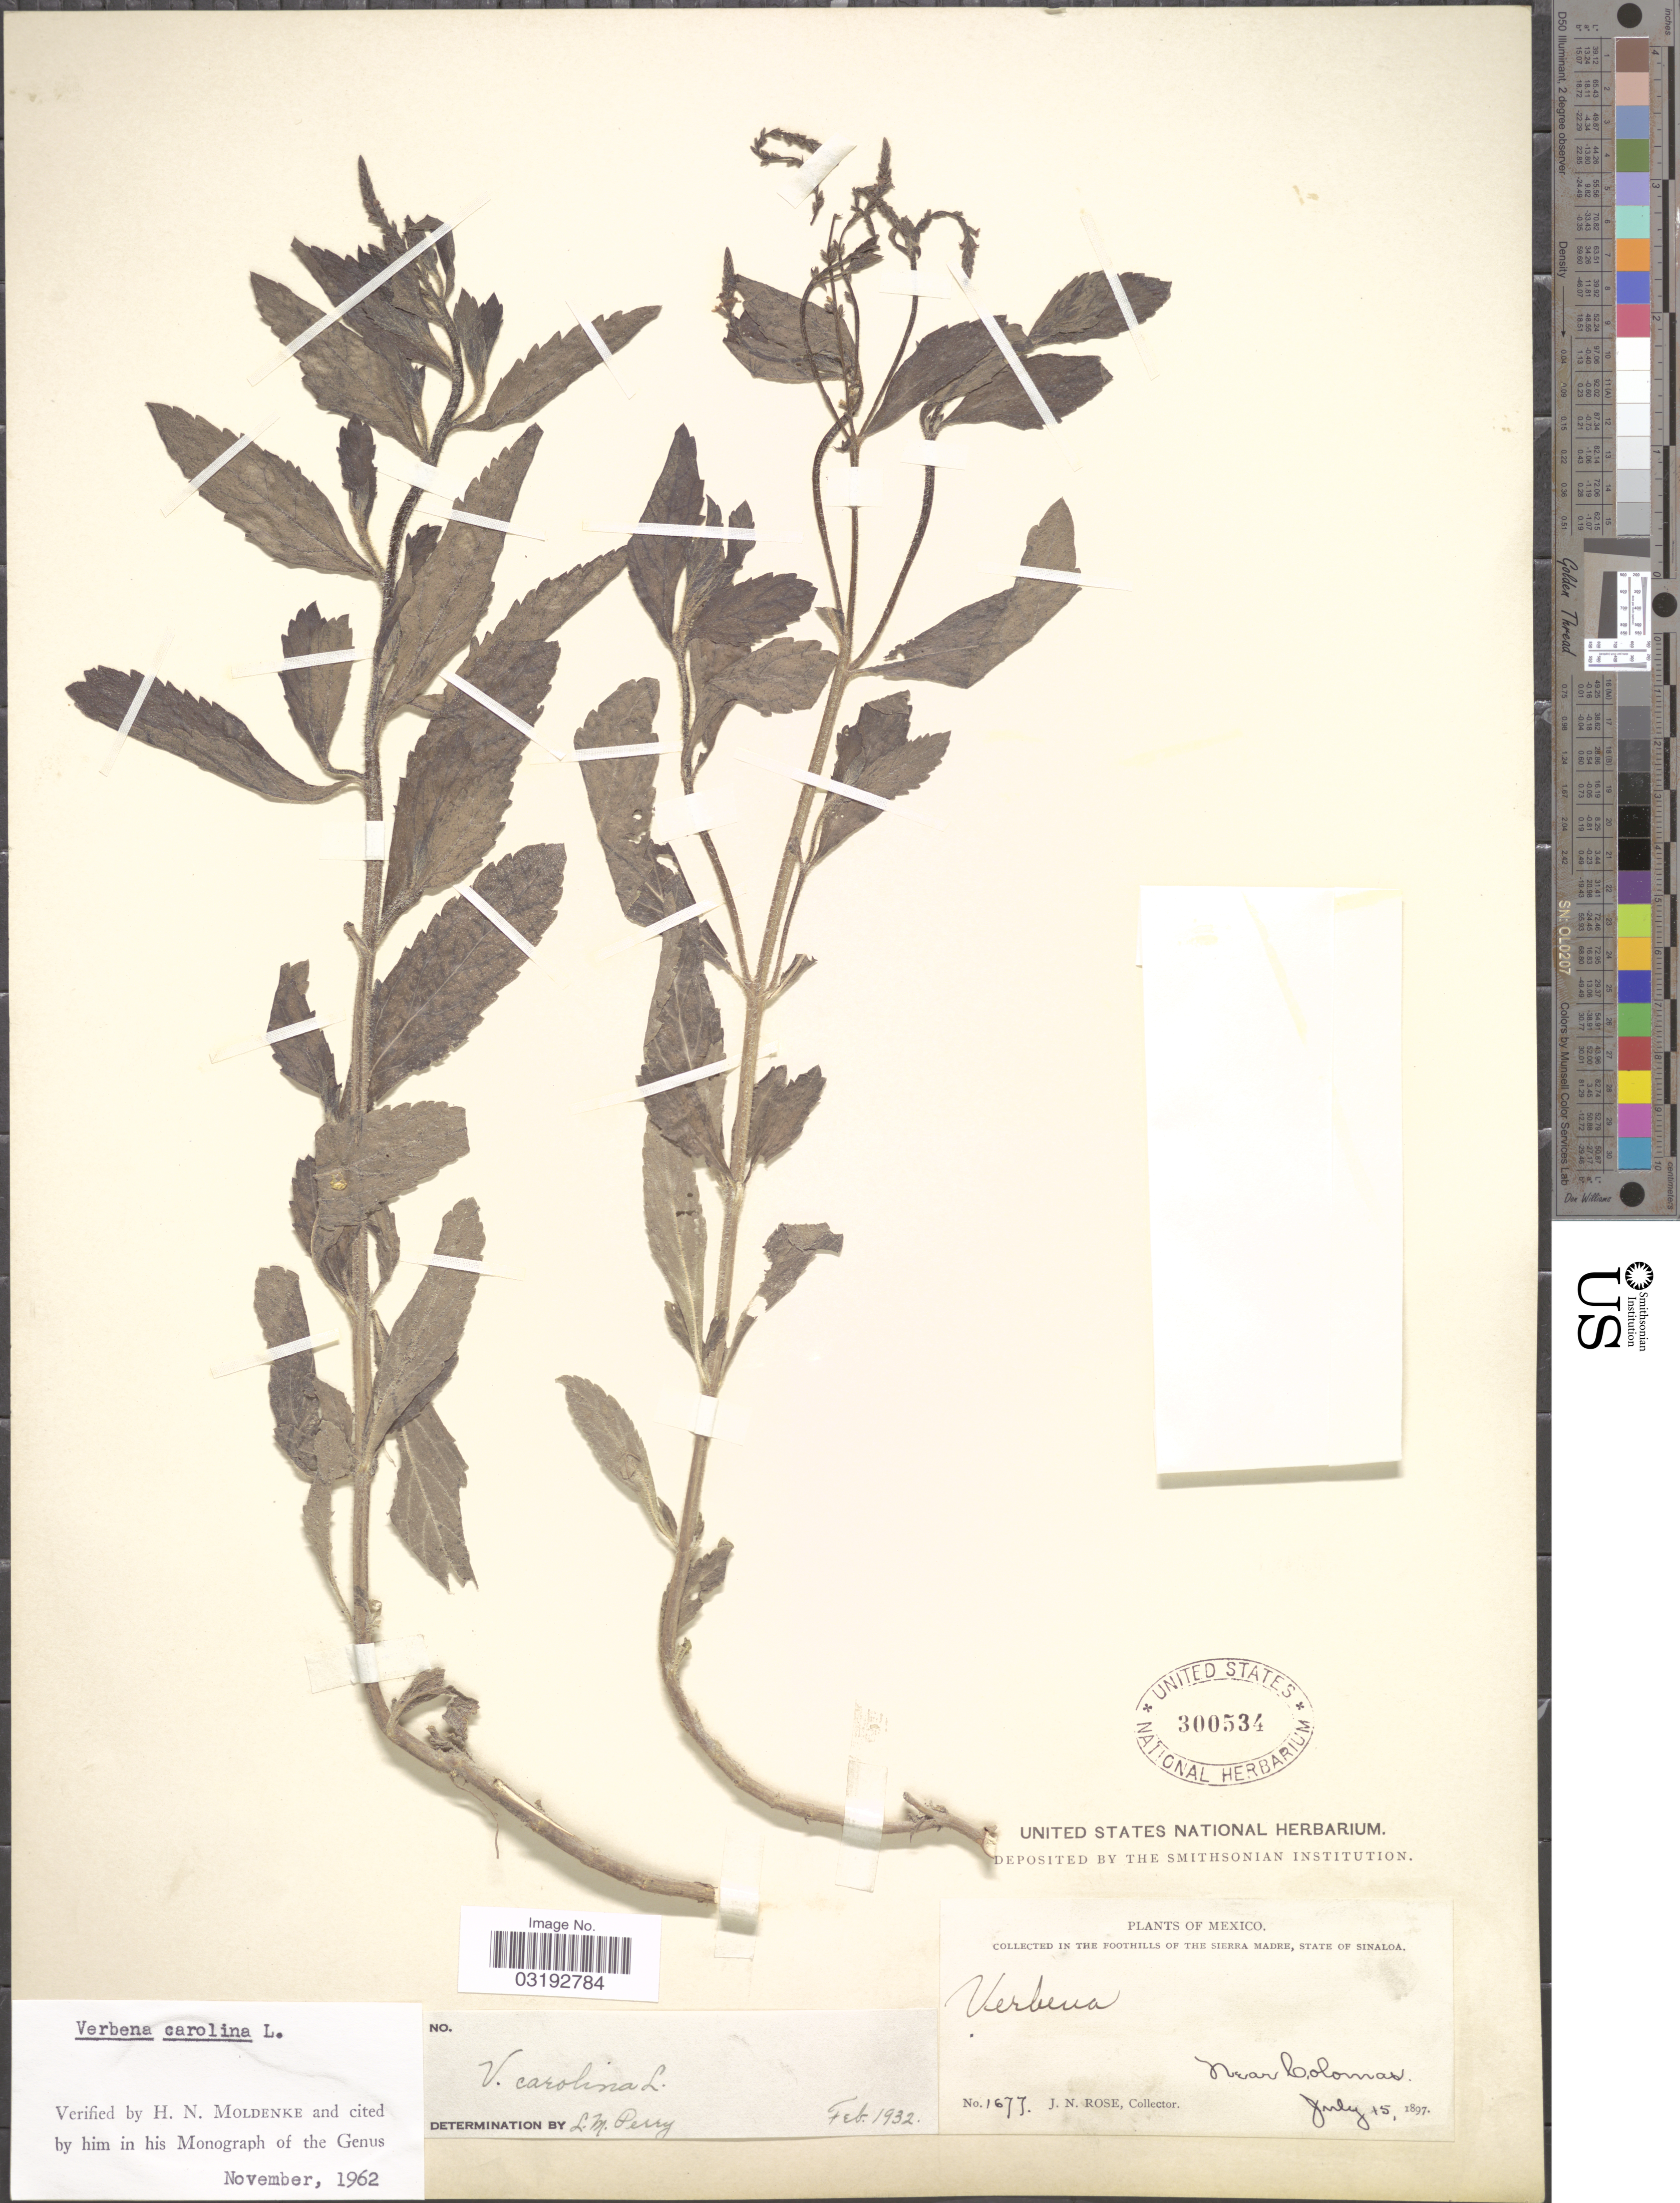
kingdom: Plantae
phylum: Tracheophyta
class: Magnoliopsida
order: Lamiales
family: Verbenaceae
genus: Verbena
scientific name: Verbena carolina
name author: L.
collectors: J. N. Rose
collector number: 1677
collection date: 1897-07-15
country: Mexico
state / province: Sinaloa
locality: In the foothills of the Sierra Madre. Near Colomas.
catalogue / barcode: US 300534